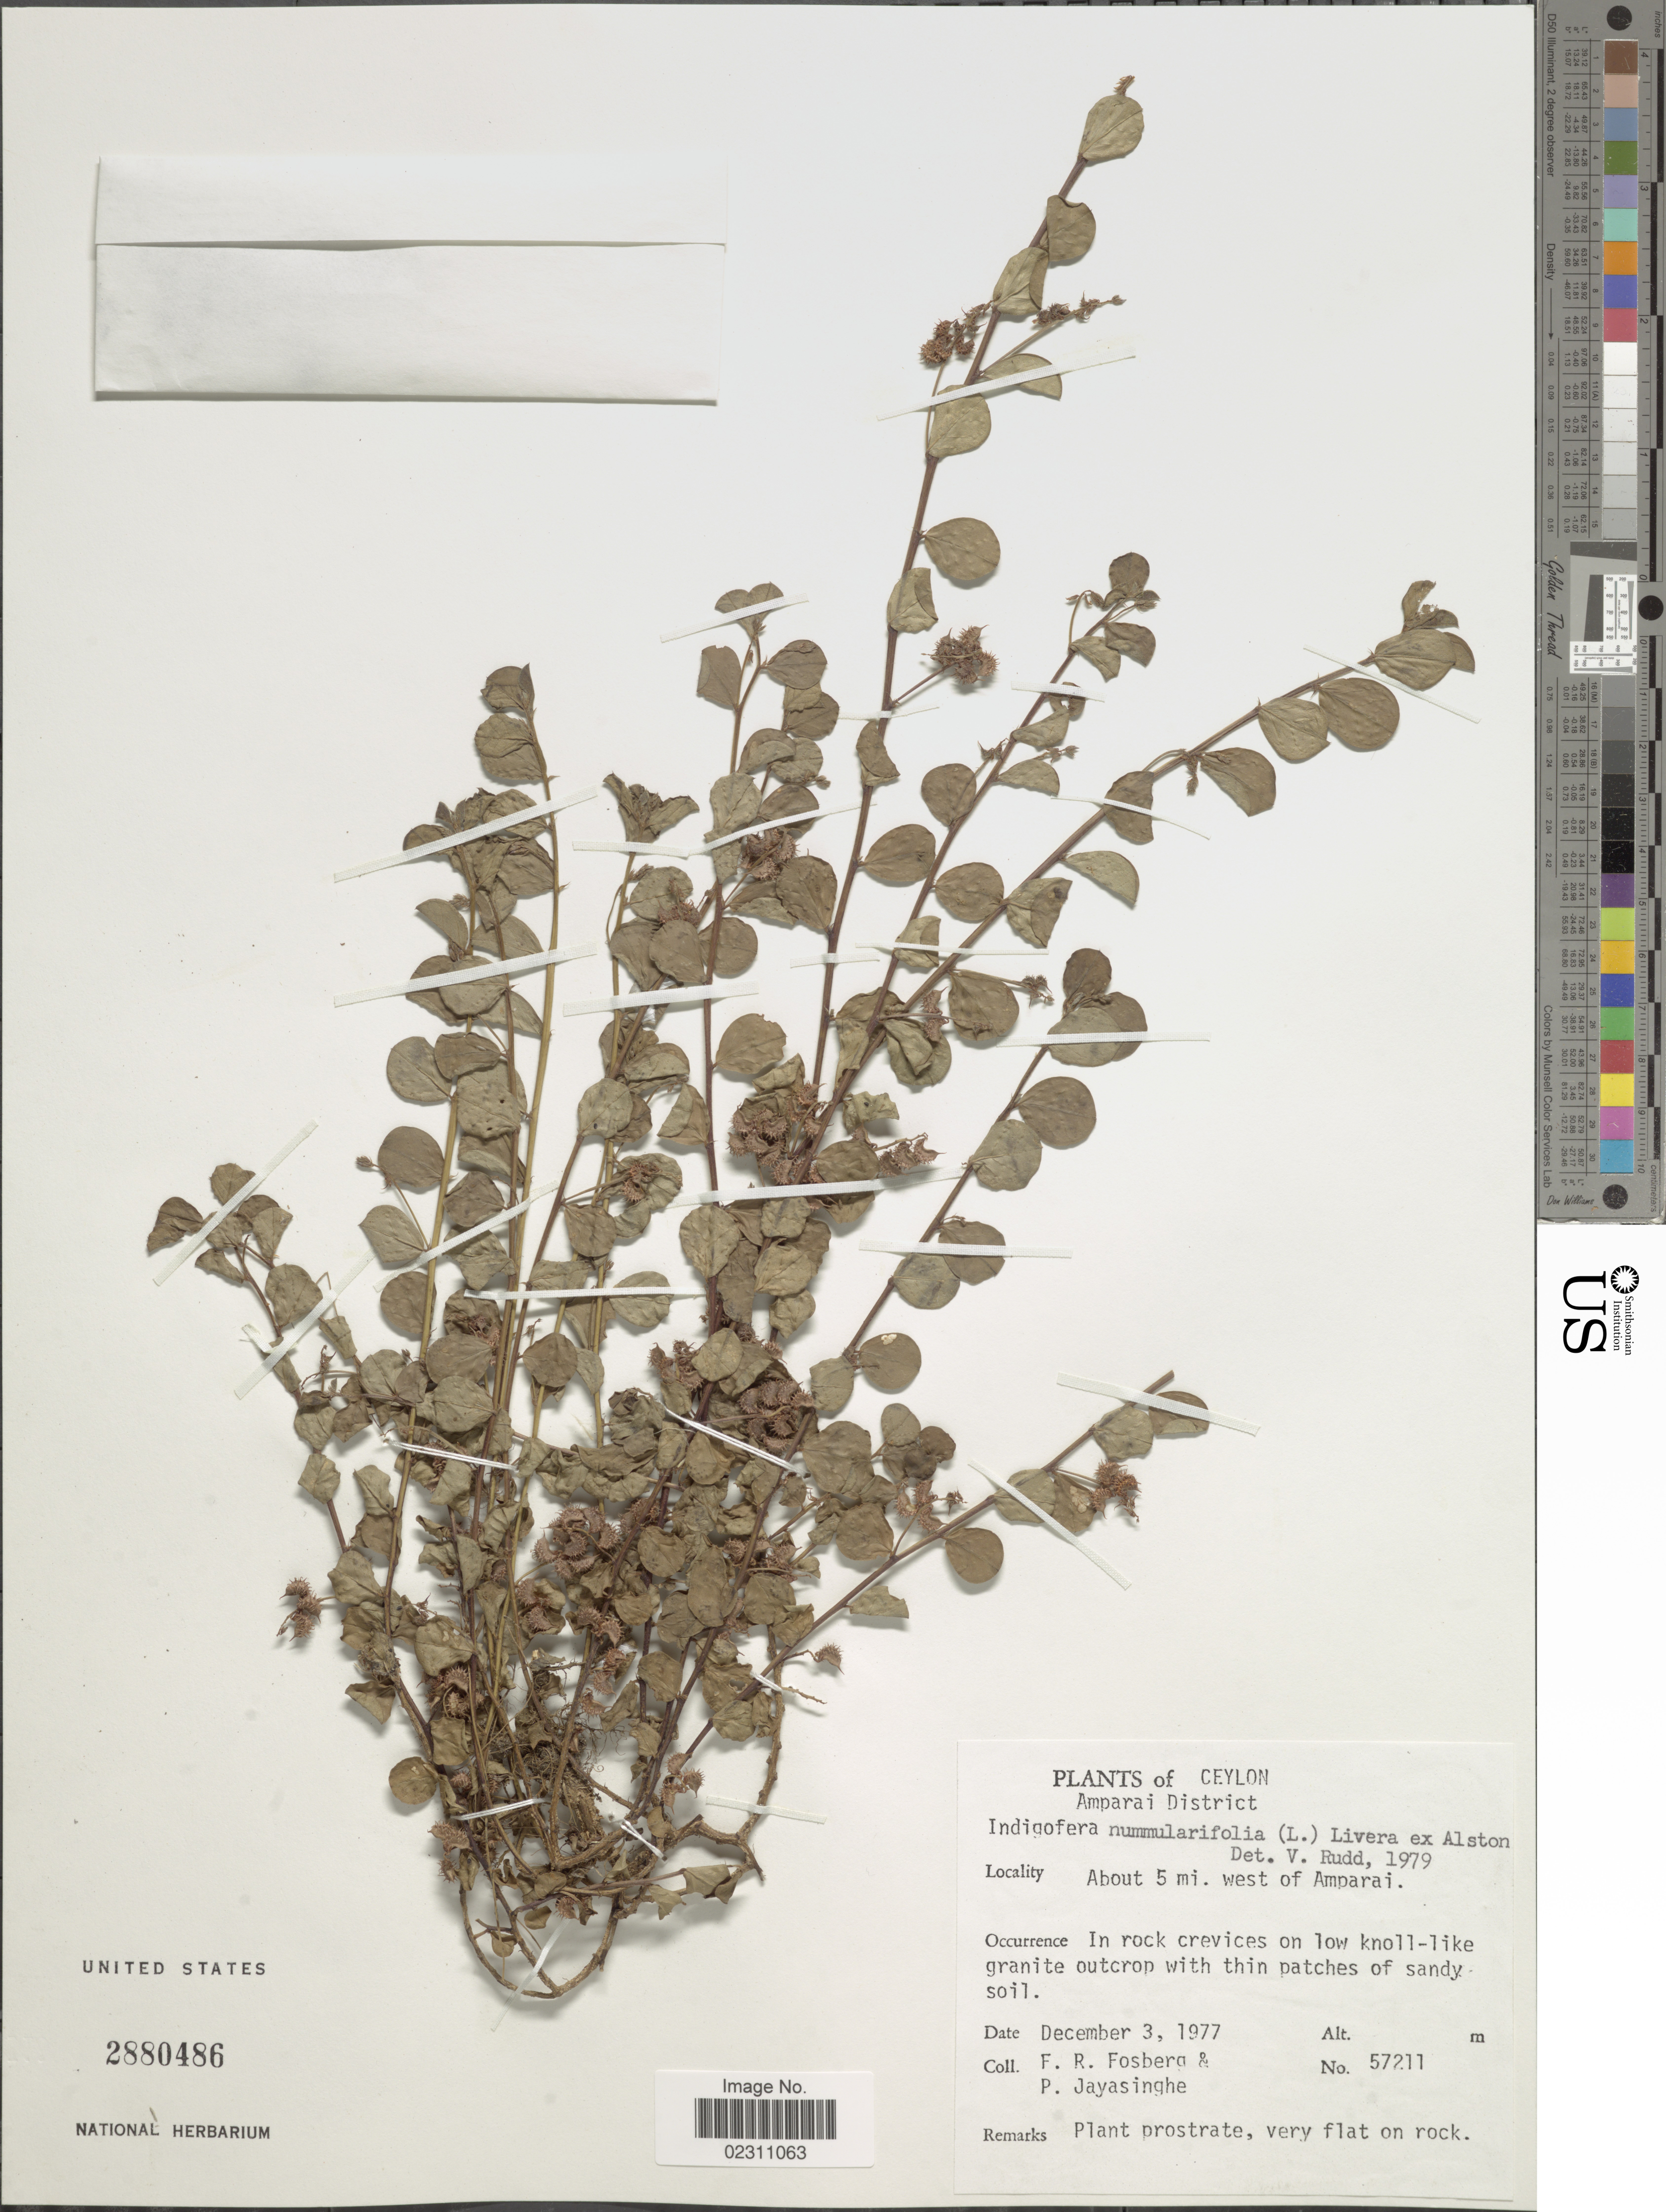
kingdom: Plantae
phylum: Tracheophyta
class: Magnoliopsida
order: Fabales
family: Fabaceae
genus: Indigofera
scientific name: Indigofera nummulariifolia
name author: (L.) Livera ex Alston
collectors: F. R. Fosberg & P. Jayasinghe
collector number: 57211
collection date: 1977-12-03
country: Sri Lanka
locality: Ceylon, Amparai District, about 5 mi west of Amparai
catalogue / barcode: US 2880486